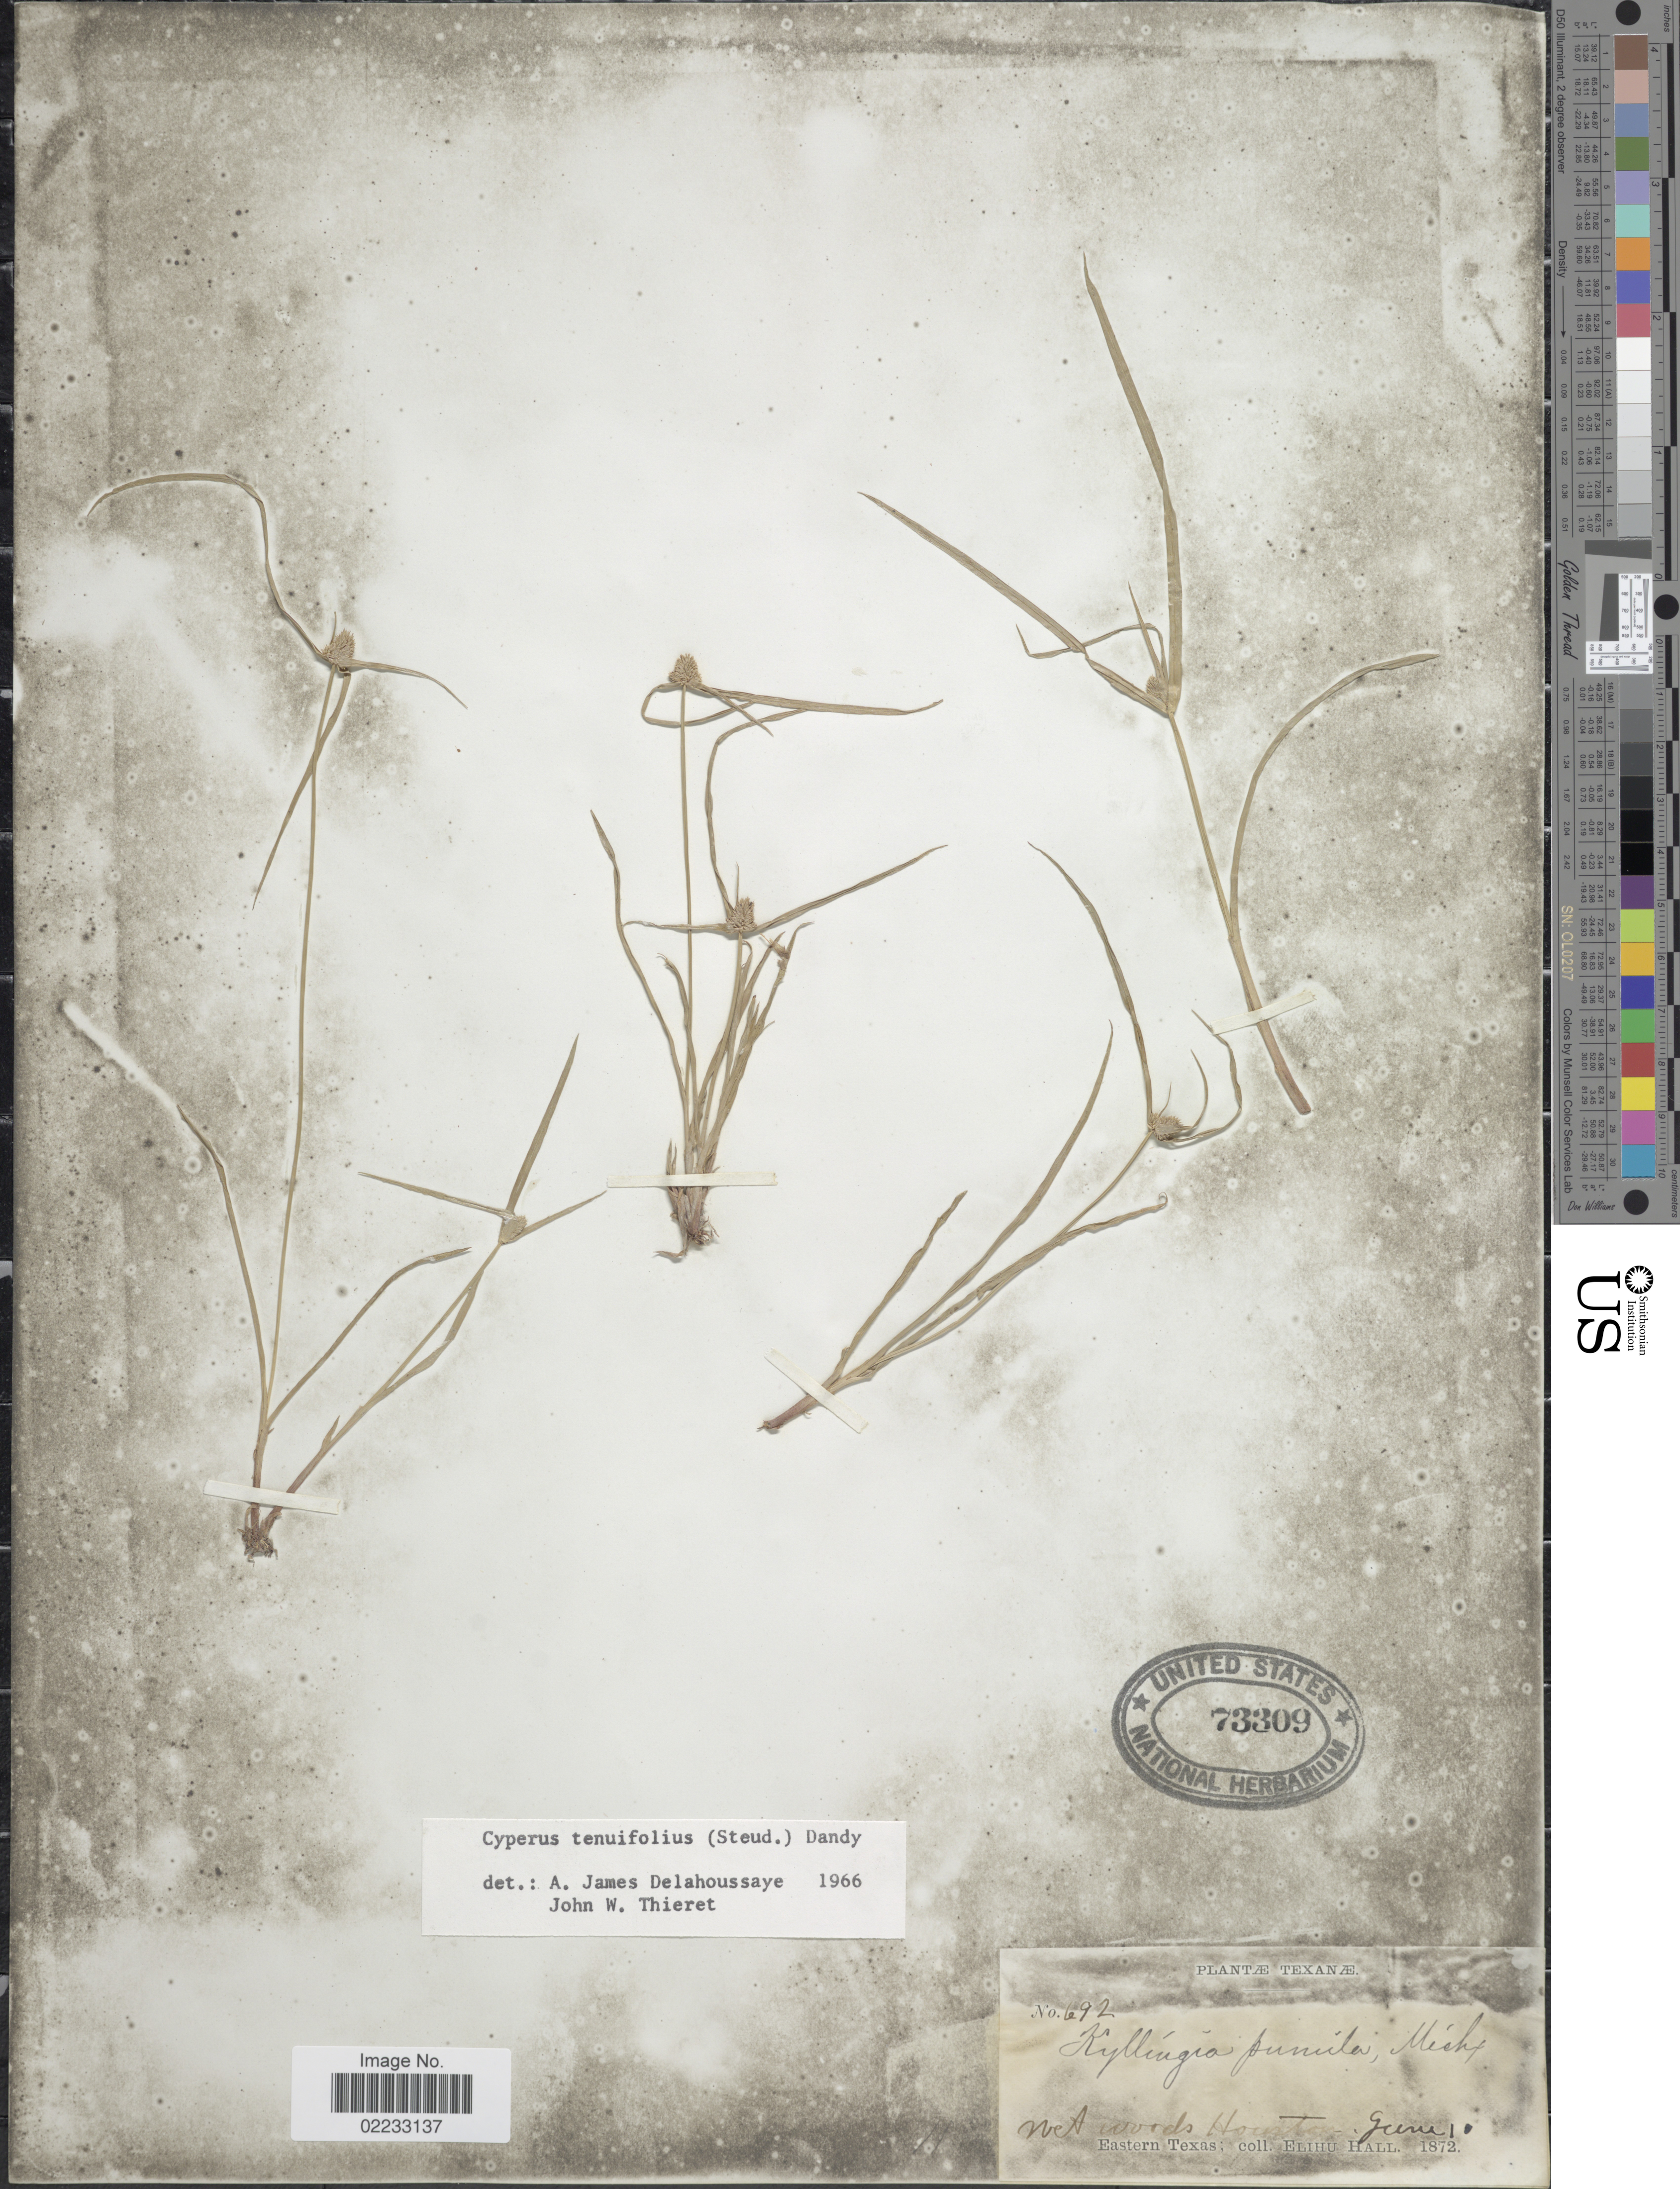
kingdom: Plantae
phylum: Tracheophyta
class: Liliopsida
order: Poales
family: Cyperaceae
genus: Cyperus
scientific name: Cyperus hortensis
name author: (Salzm. ex Steud.) Dorr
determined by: Strong, Mark T., (BOT), Smithsonian Institution - National Museum of Natural History (UNITED STATES)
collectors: E. Hall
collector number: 692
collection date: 1872-06-01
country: United States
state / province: Texas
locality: Houston, Eastern Texas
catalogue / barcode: US 73309